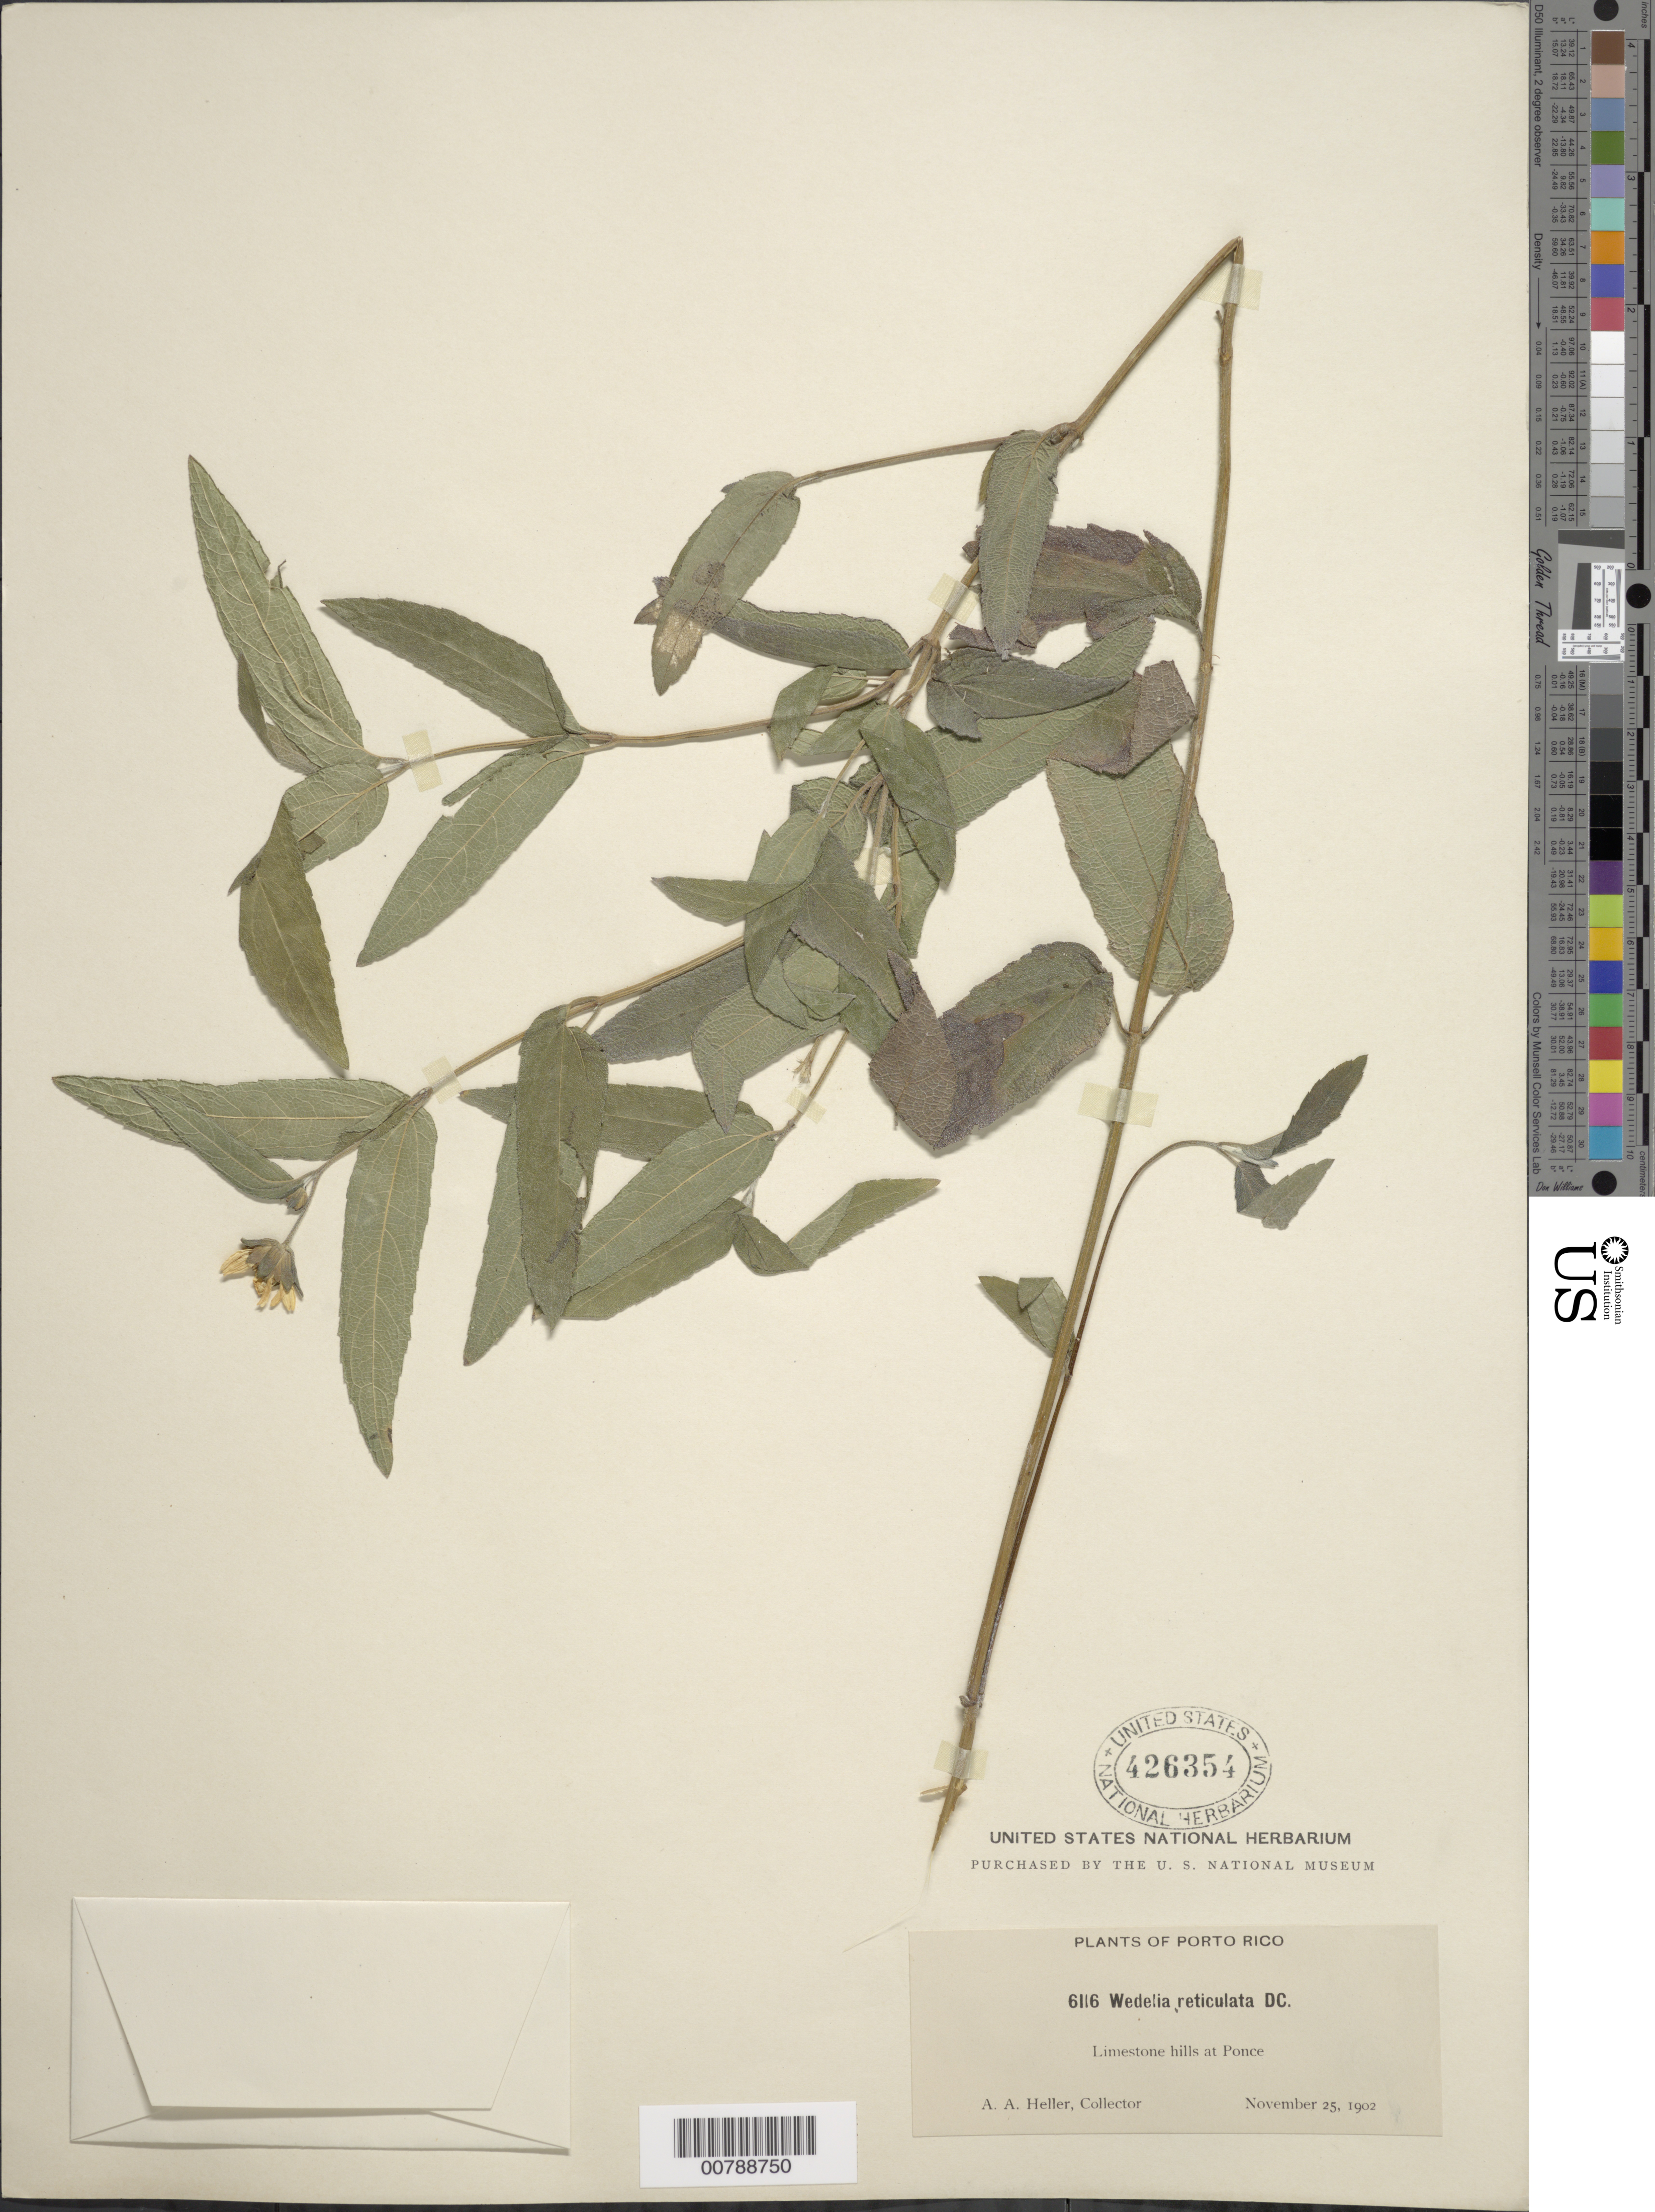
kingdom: Plantae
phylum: Tracheophyta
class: Magnoliopsida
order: Asterales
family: Asteraceae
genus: Wedelia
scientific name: Wedelia reticulata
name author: DC.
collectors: A. A. Heller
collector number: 6116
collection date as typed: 25 Nov 1902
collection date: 1902-11-25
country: Puerto Rico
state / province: Ponce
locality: Limestone hills at Ponce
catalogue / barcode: US 426354